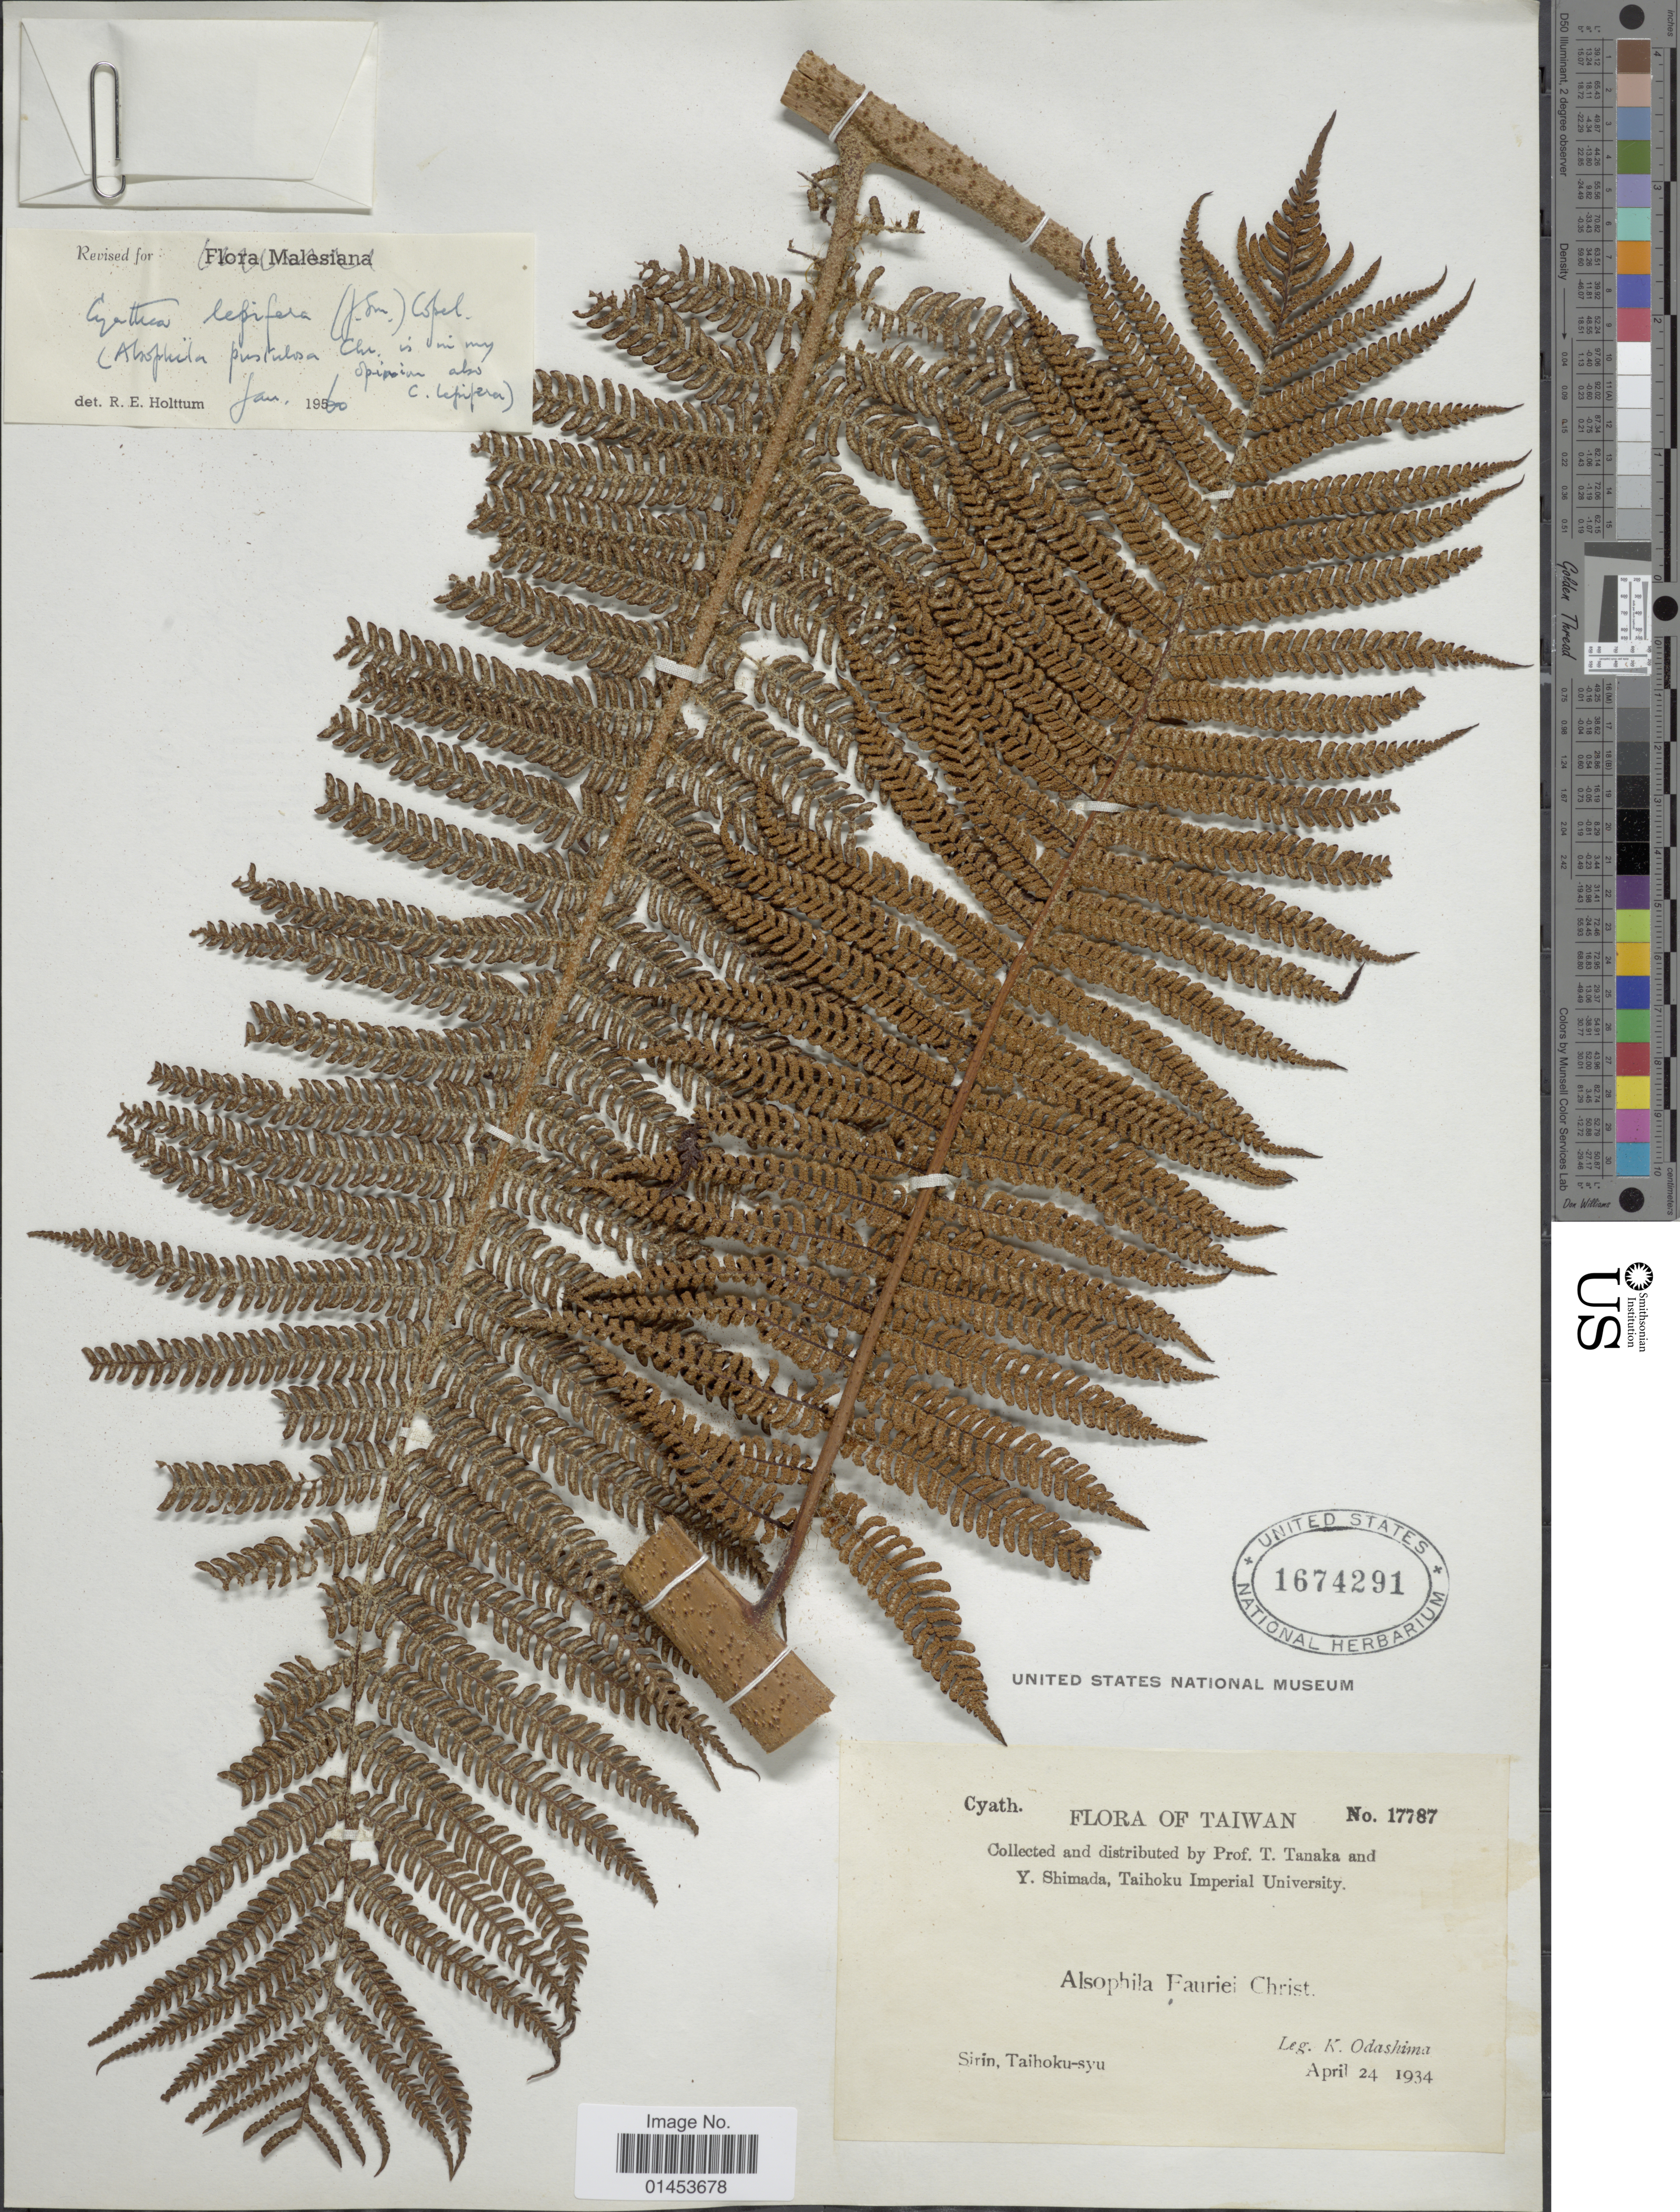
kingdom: Plantae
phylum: Tracheophyta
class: Polypodiopsida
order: Cyatheales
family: Cyatheaceae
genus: Cyathea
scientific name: Cyathea lepifera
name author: (J. Sm.) Copel.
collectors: K. Odashima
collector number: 17787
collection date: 1934-04-24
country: Taiwan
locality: Taiwan, Sirin, Taihoku-syu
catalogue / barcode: US 1674291